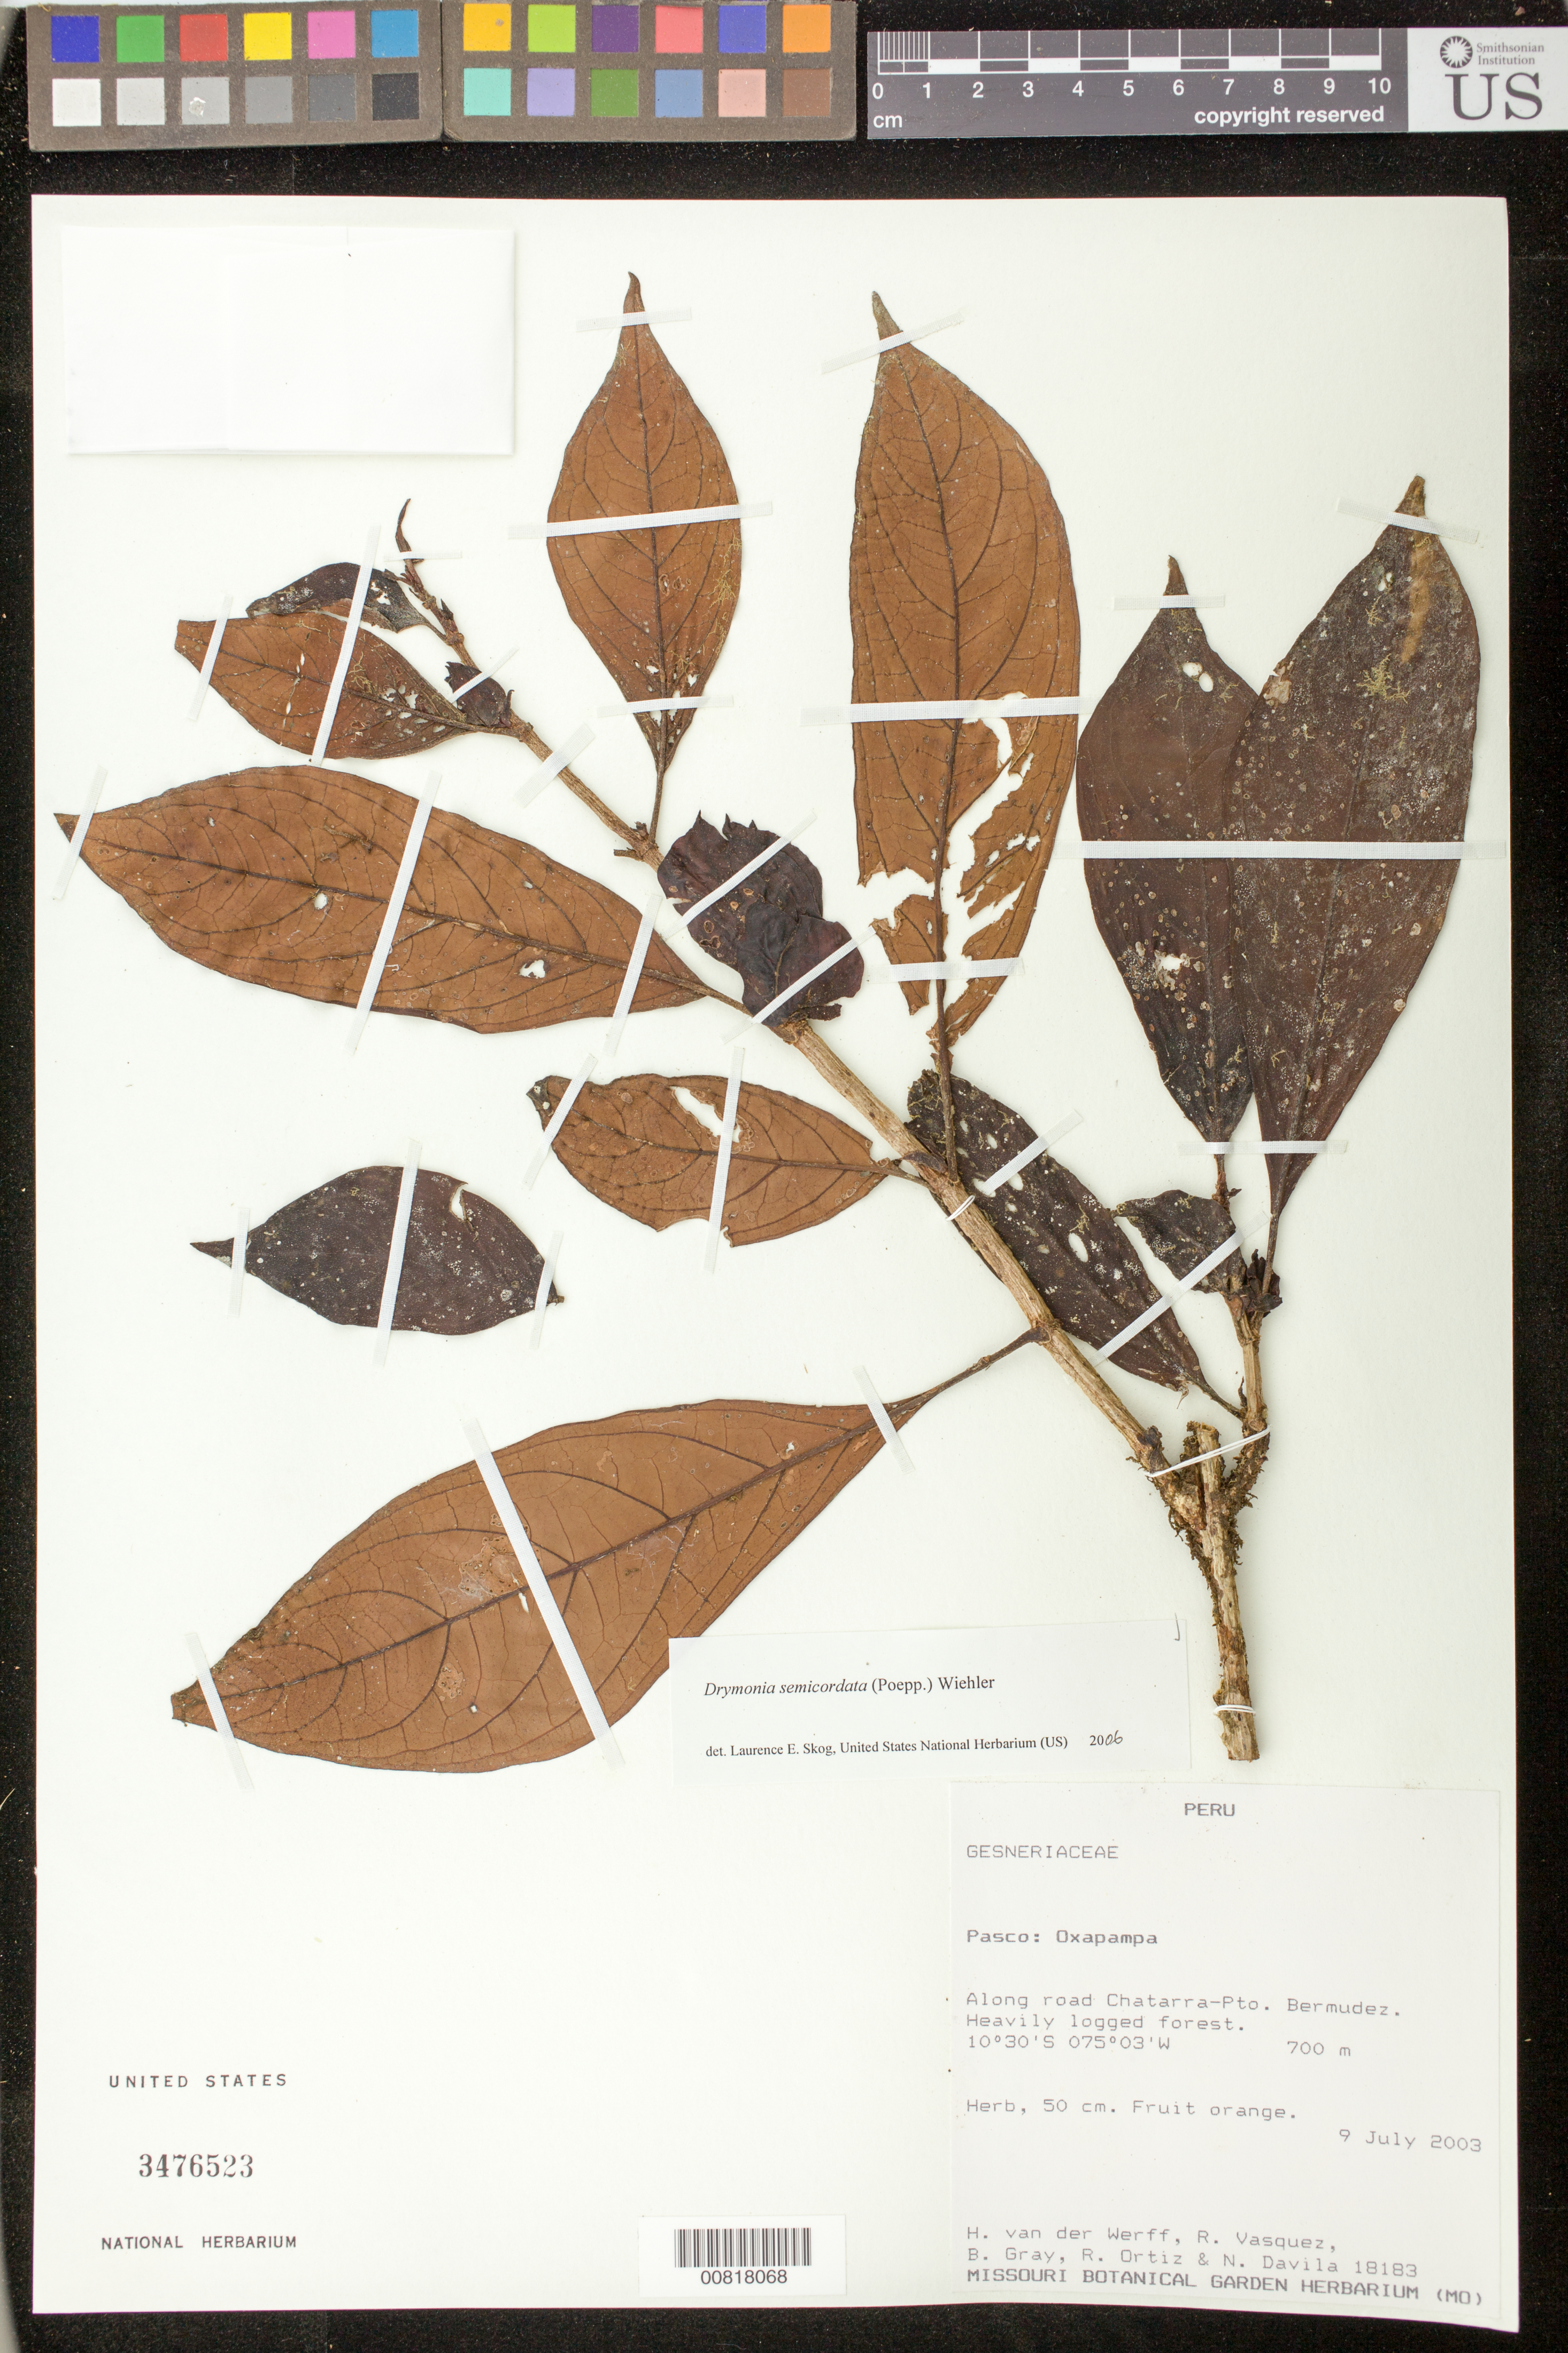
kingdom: Plantae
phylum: Tracheophyta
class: Magnoliopsida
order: Lamiales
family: Gesneriaceae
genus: Drymonia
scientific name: Drymonia semicordata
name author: (Poepp.) Wiehler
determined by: Skog, Laurence E.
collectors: H. van der Werff, R. Vásquez, B. Gray, R. del C. Ortiz & N. Davila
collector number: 18183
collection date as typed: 09 Jul 2003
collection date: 2003-07-09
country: Peru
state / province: Pasco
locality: Pasco: Oxapampa. Along road Chatarra-Pto. Bermudez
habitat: Heavily logged forest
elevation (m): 700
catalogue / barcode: US 3476523